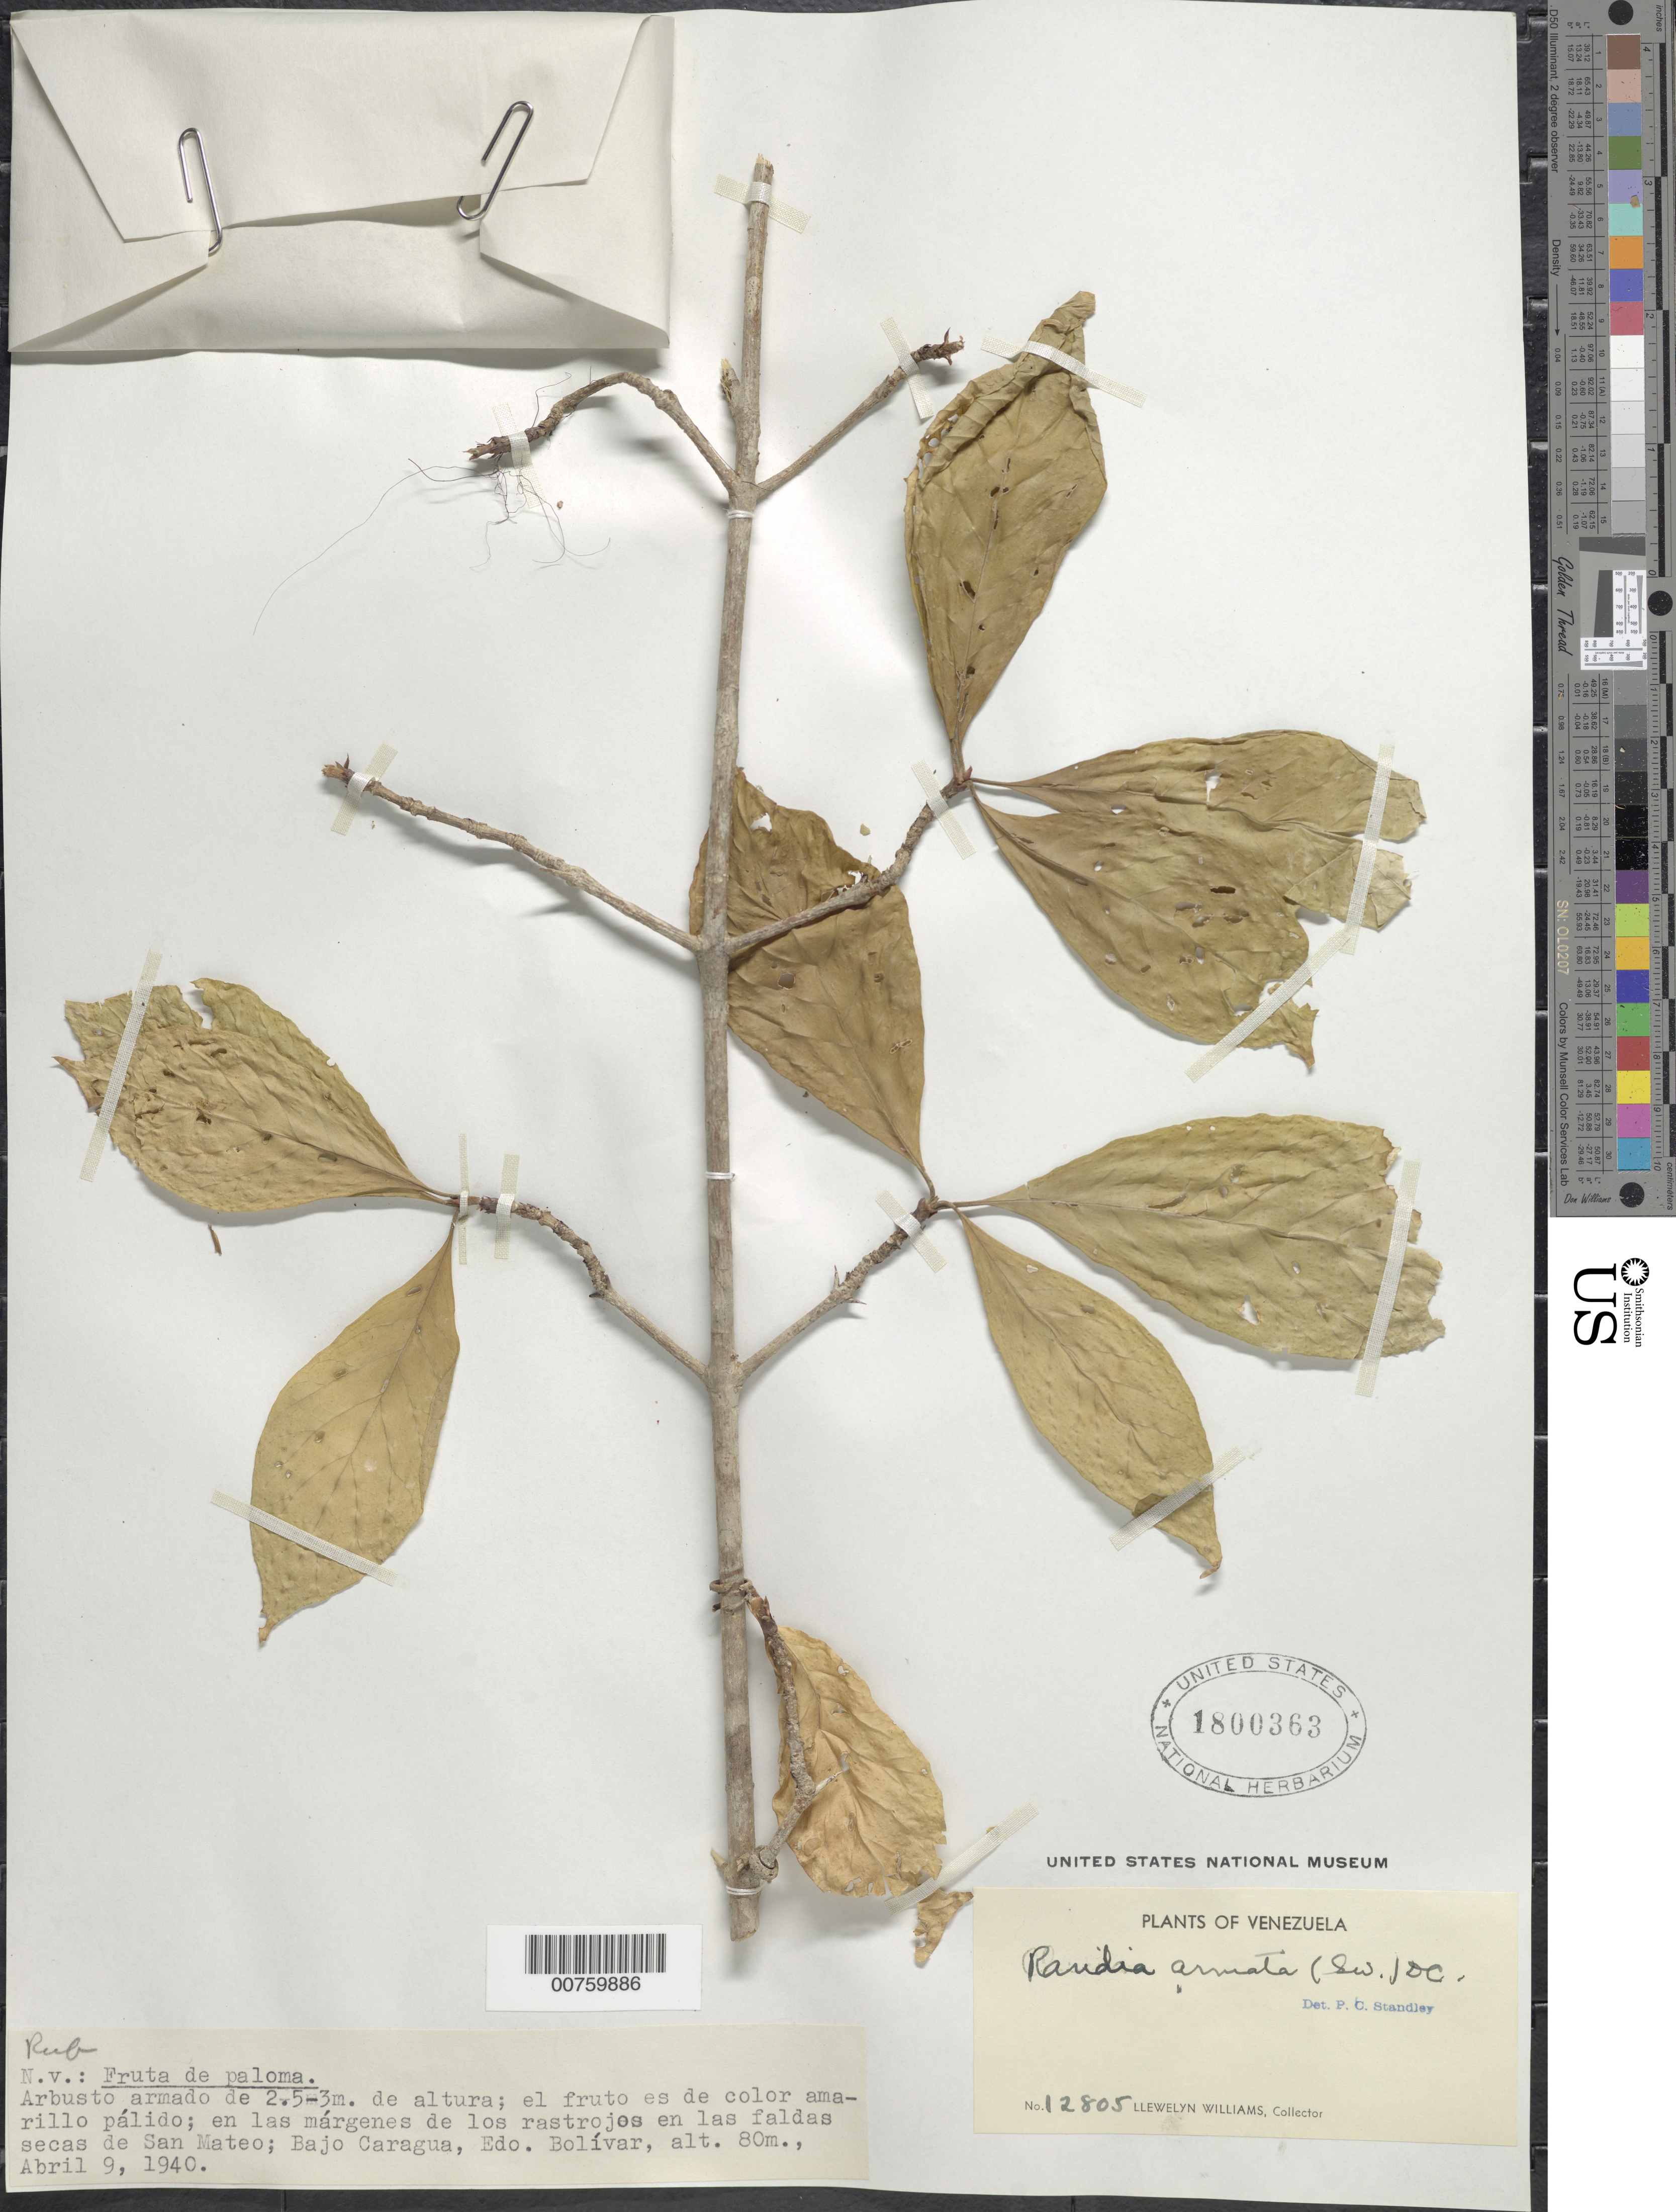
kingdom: Plantae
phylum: Tracheophyta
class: Magnoliopsida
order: Gentianales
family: Rubiaceae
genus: Randia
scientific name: Randia armata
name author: (Sw.) DC.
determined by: Standley, Paul C.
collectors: Ll. Williams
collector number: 12805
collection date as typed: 9-Apr-40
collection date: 1940-04-09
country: Venezuela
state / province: Bolívar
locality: San Mateo, Bajo Paragua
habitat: Margenes de los rastrojos en las faldas secas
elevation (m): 80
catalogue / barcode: US 1800363